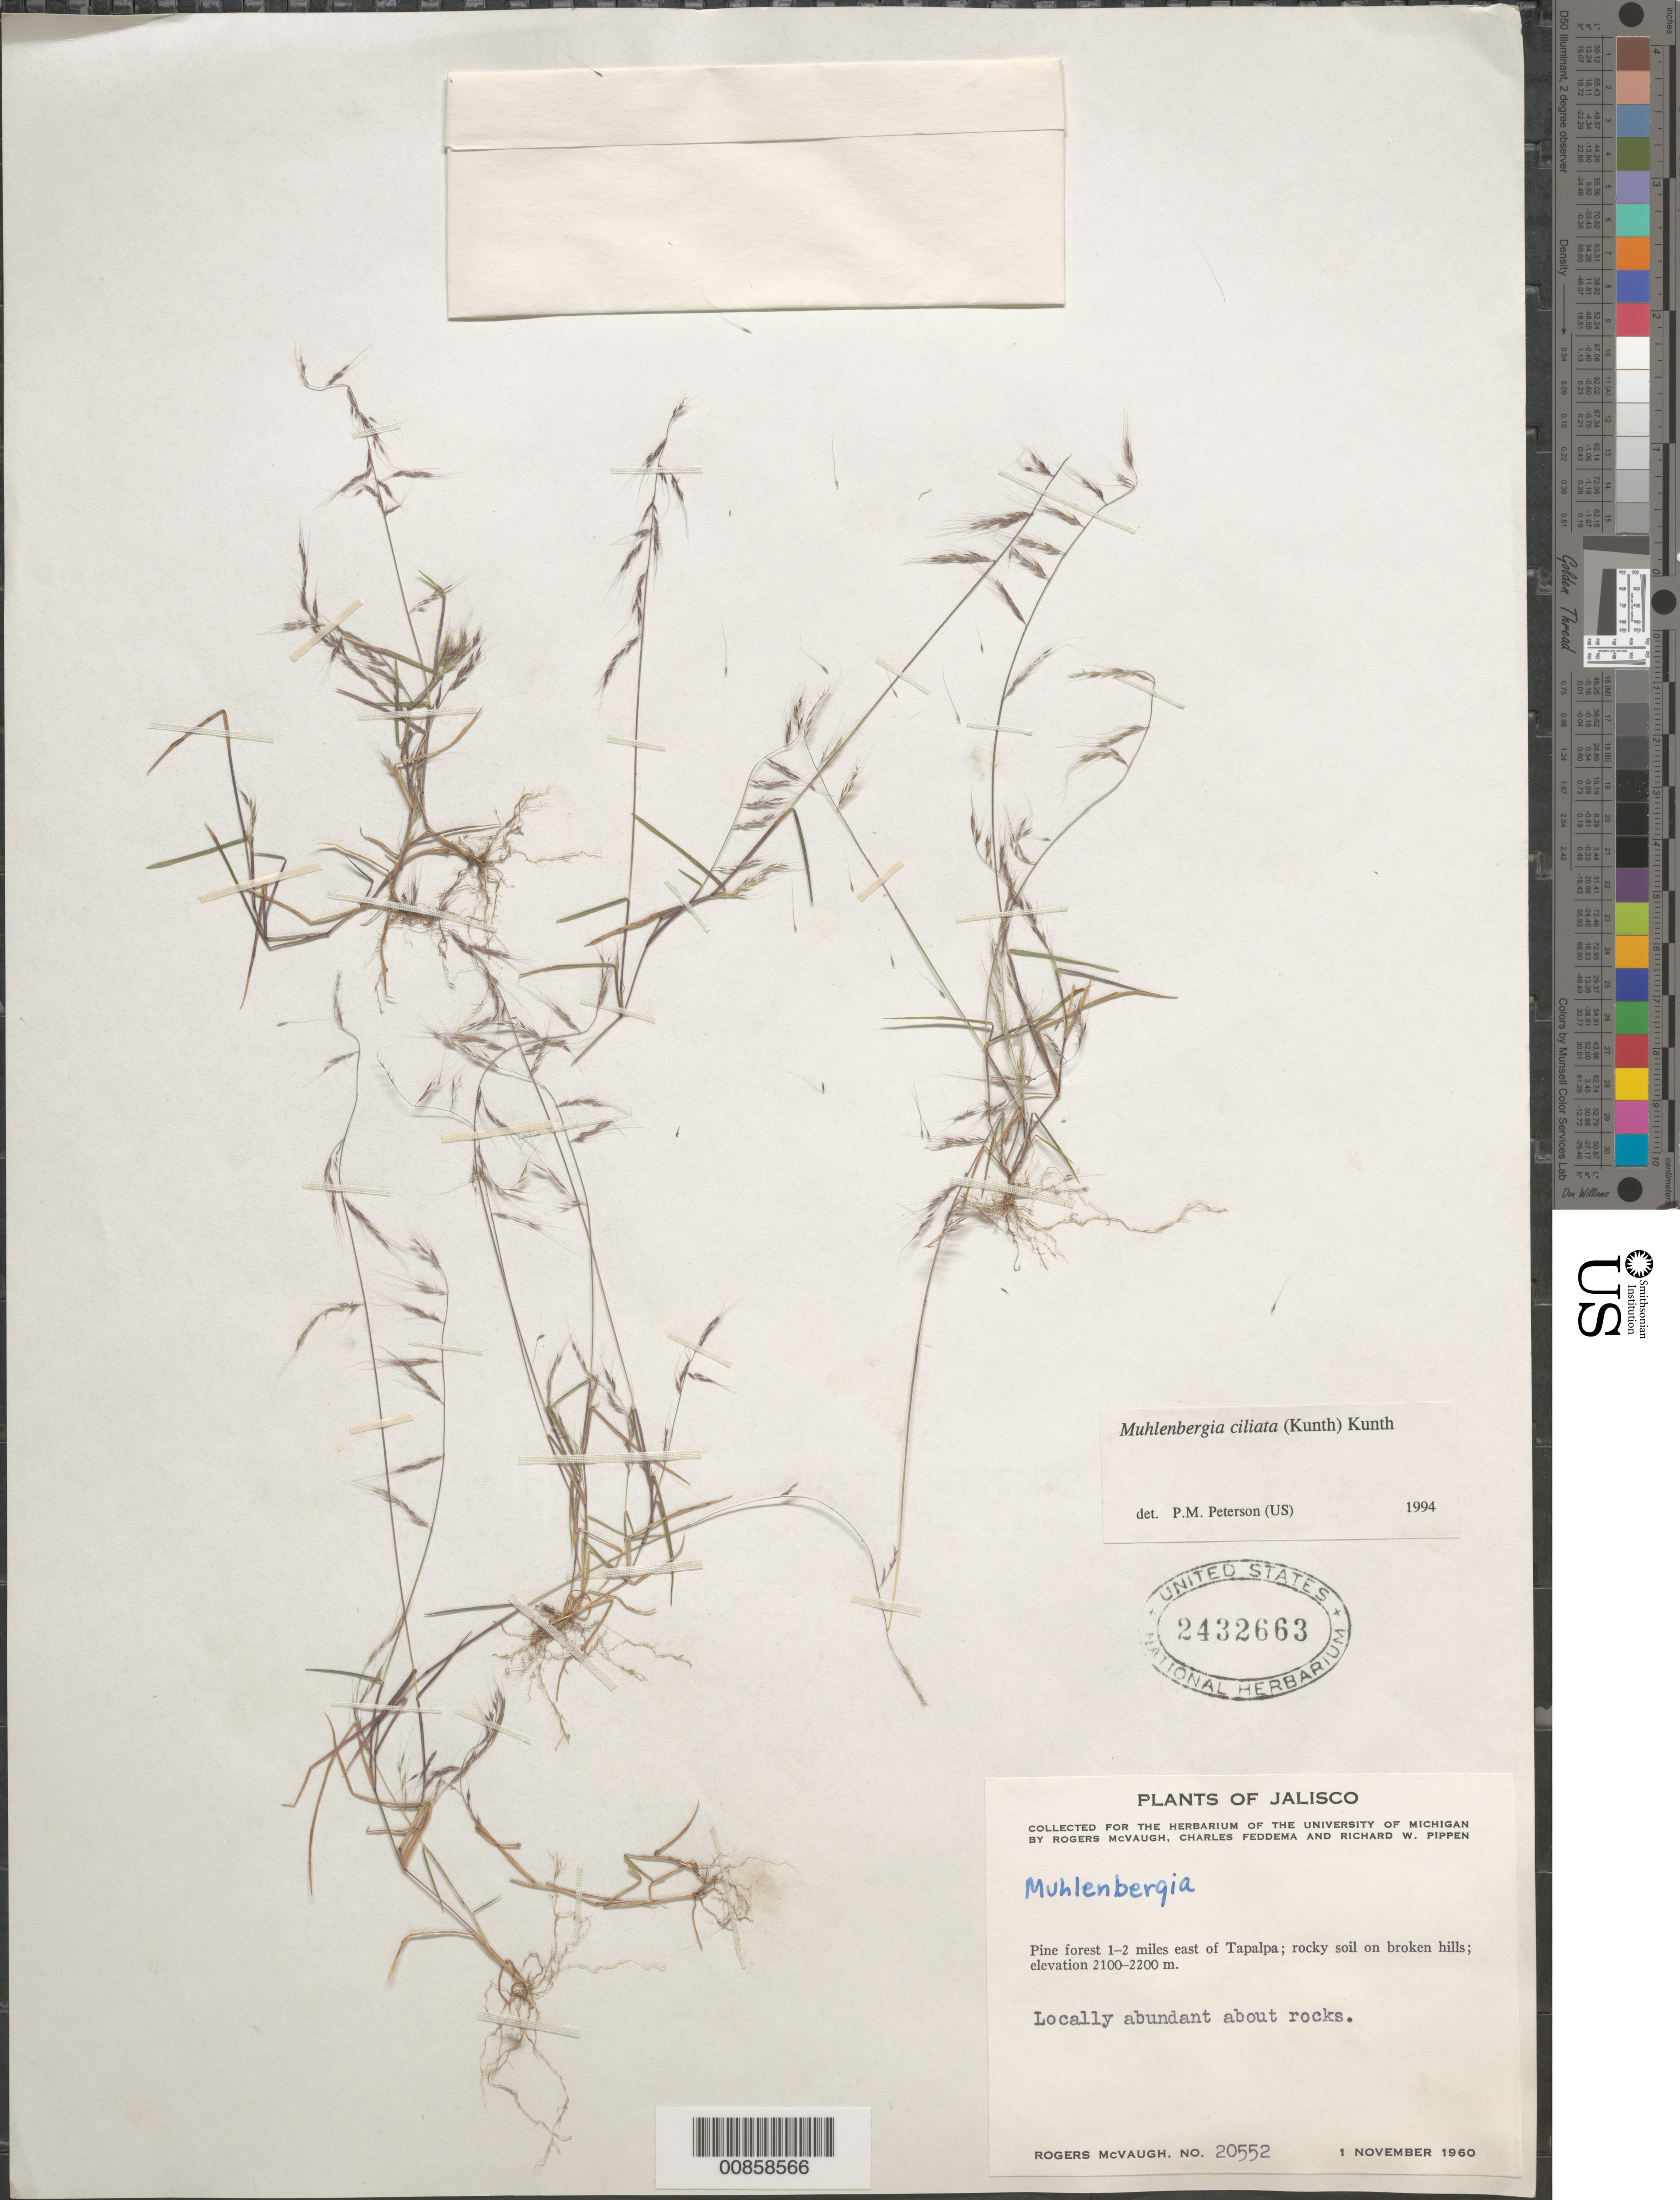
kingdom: Plantae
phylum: Tracheophyta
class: Liliopsida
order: Poales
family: Poaceae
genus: Muhlenbergia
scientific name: Muhlenbergia ciliata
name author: (Kunth) Trin.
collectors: R. McVaugh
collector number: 20552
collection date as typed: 01 Nov 1960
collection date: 1960-11-01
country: Mexico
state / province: Jalisco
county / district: Tapalpa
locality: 1-2 mi E of Tapalpa, Jal.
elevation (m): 2100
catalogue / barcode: US 2432663